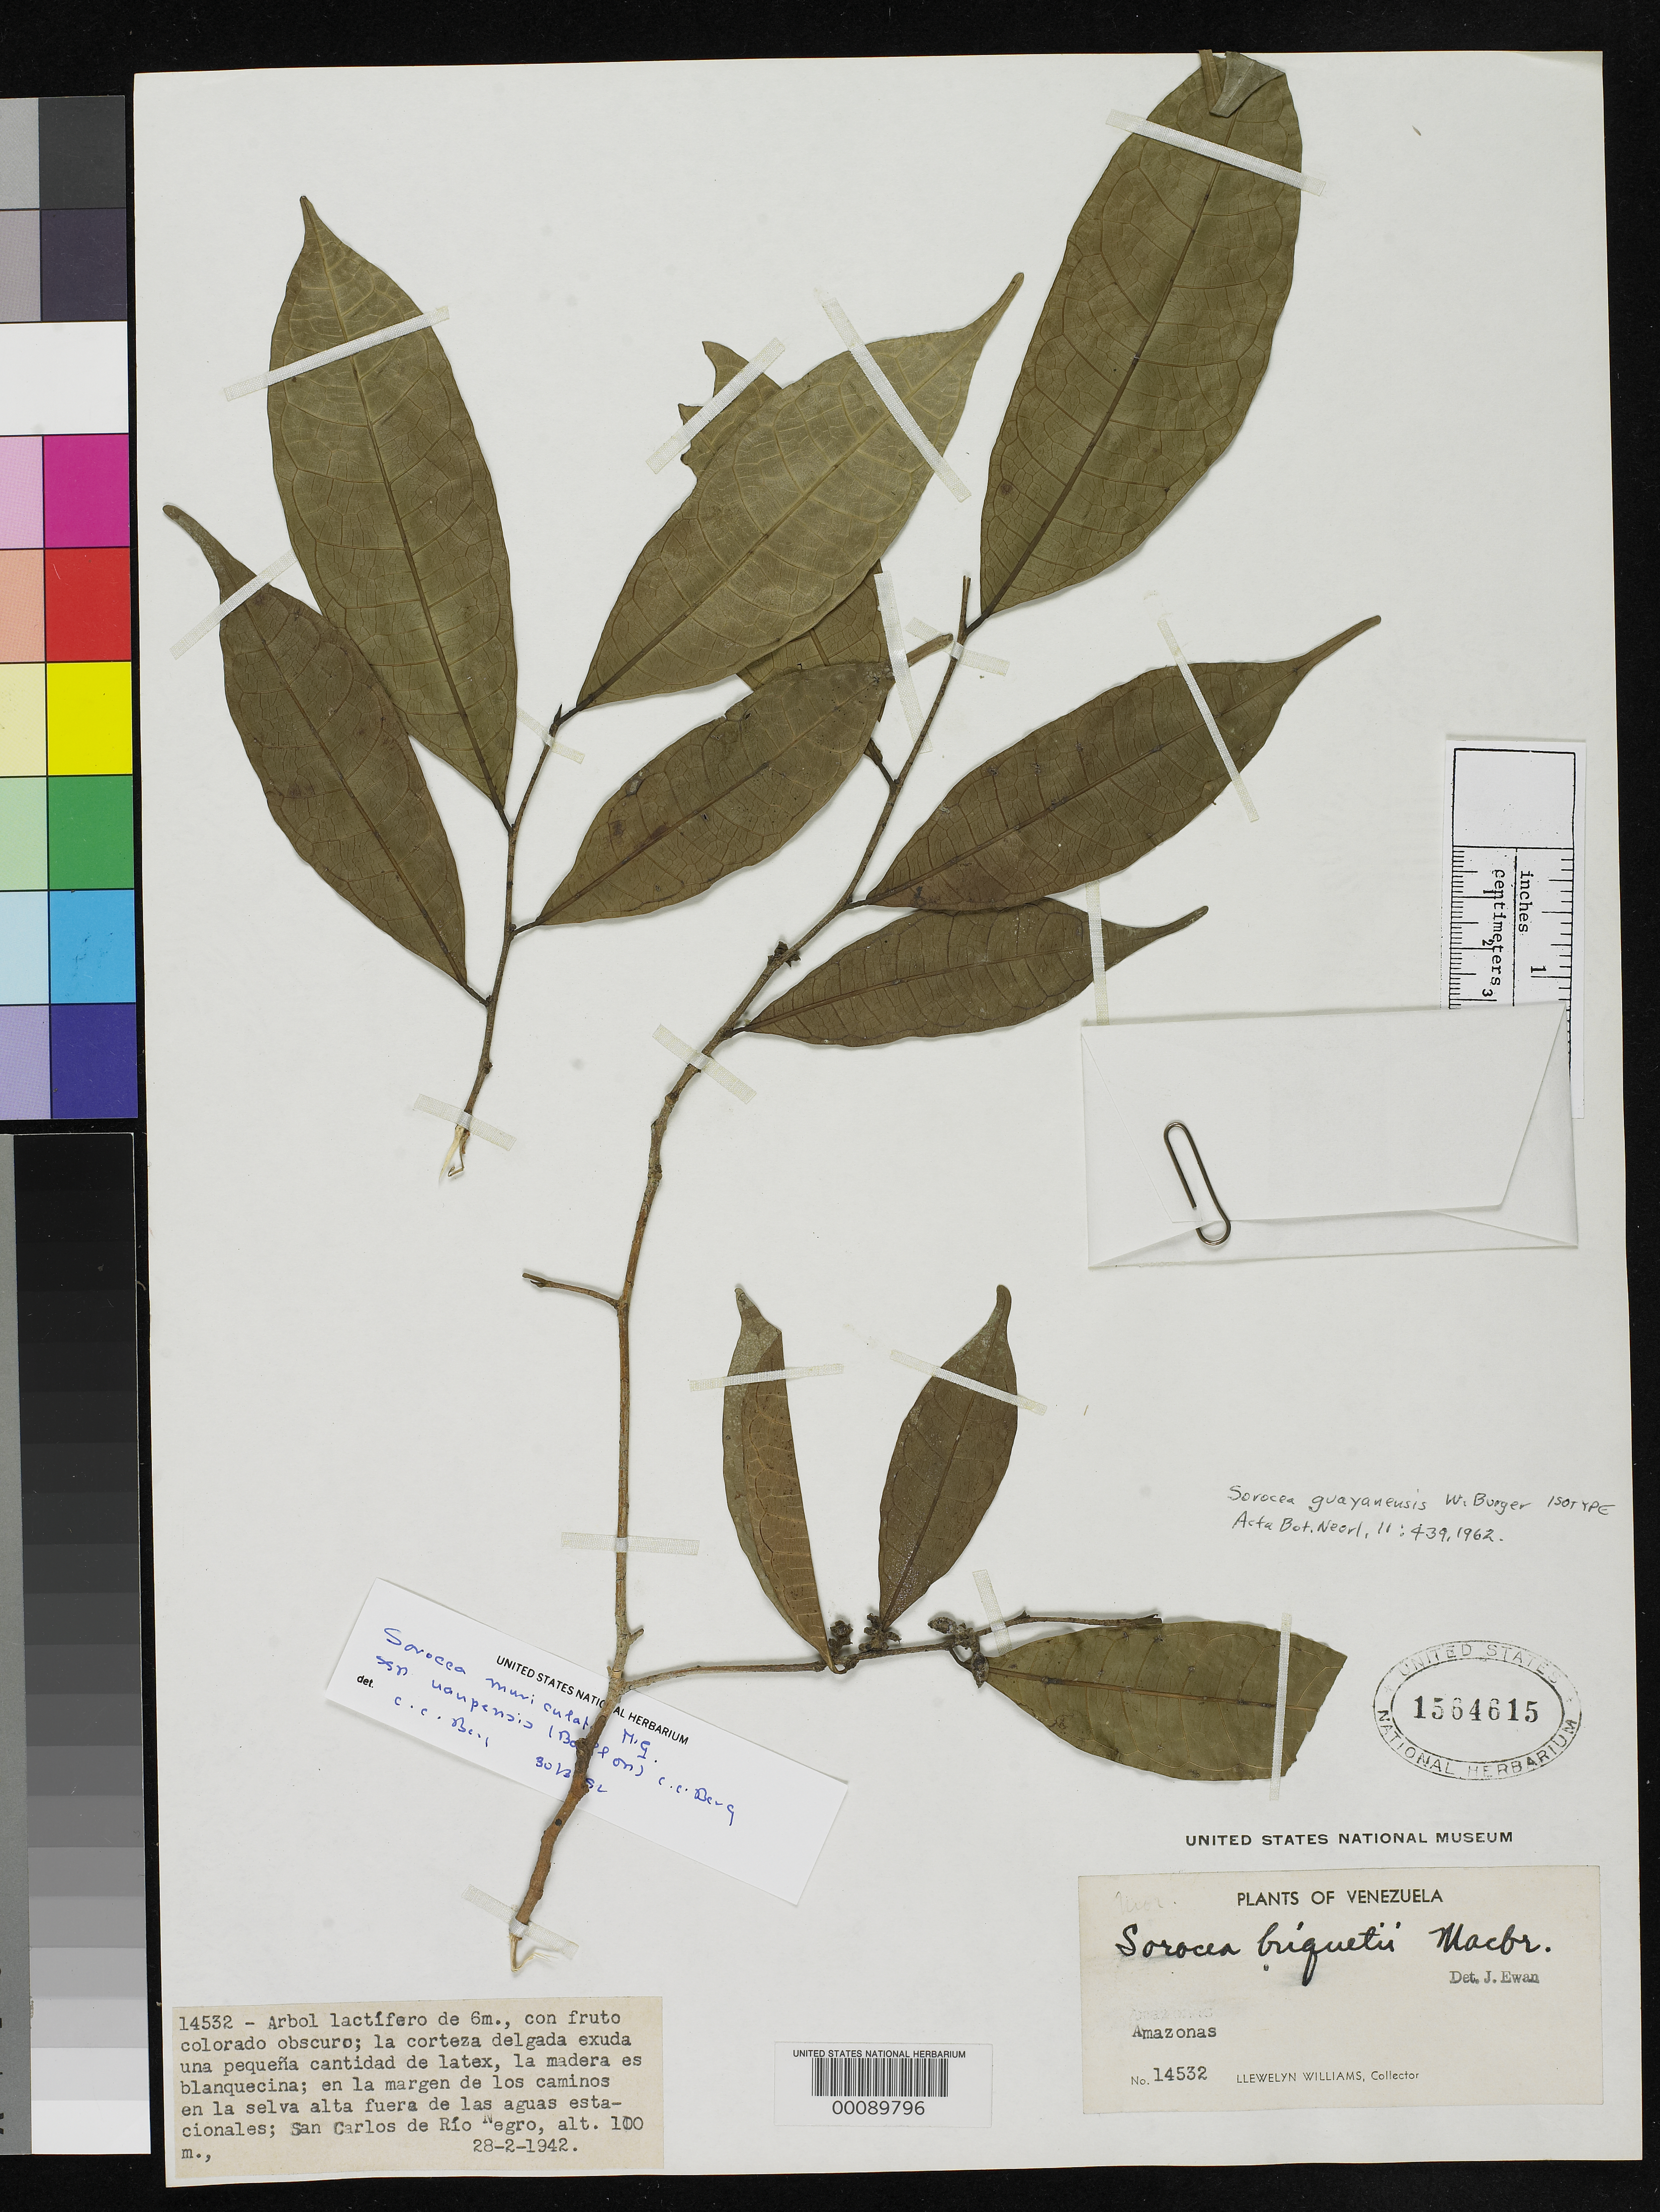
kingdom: Plantae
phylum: Tracheophyta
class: Magnoliopsida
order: Rosales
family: Moraceae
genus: Sorocea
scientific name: Sorocea guayanensis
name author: W.C. Burger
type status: Isotype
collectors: Ll. Williams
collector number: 14532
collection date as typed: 28 Feb 1942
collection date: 1942-02-28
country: Venezuela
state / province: Amazonas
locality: San Carlos de Rio Negro.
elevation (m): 100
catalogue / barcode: US 1564615